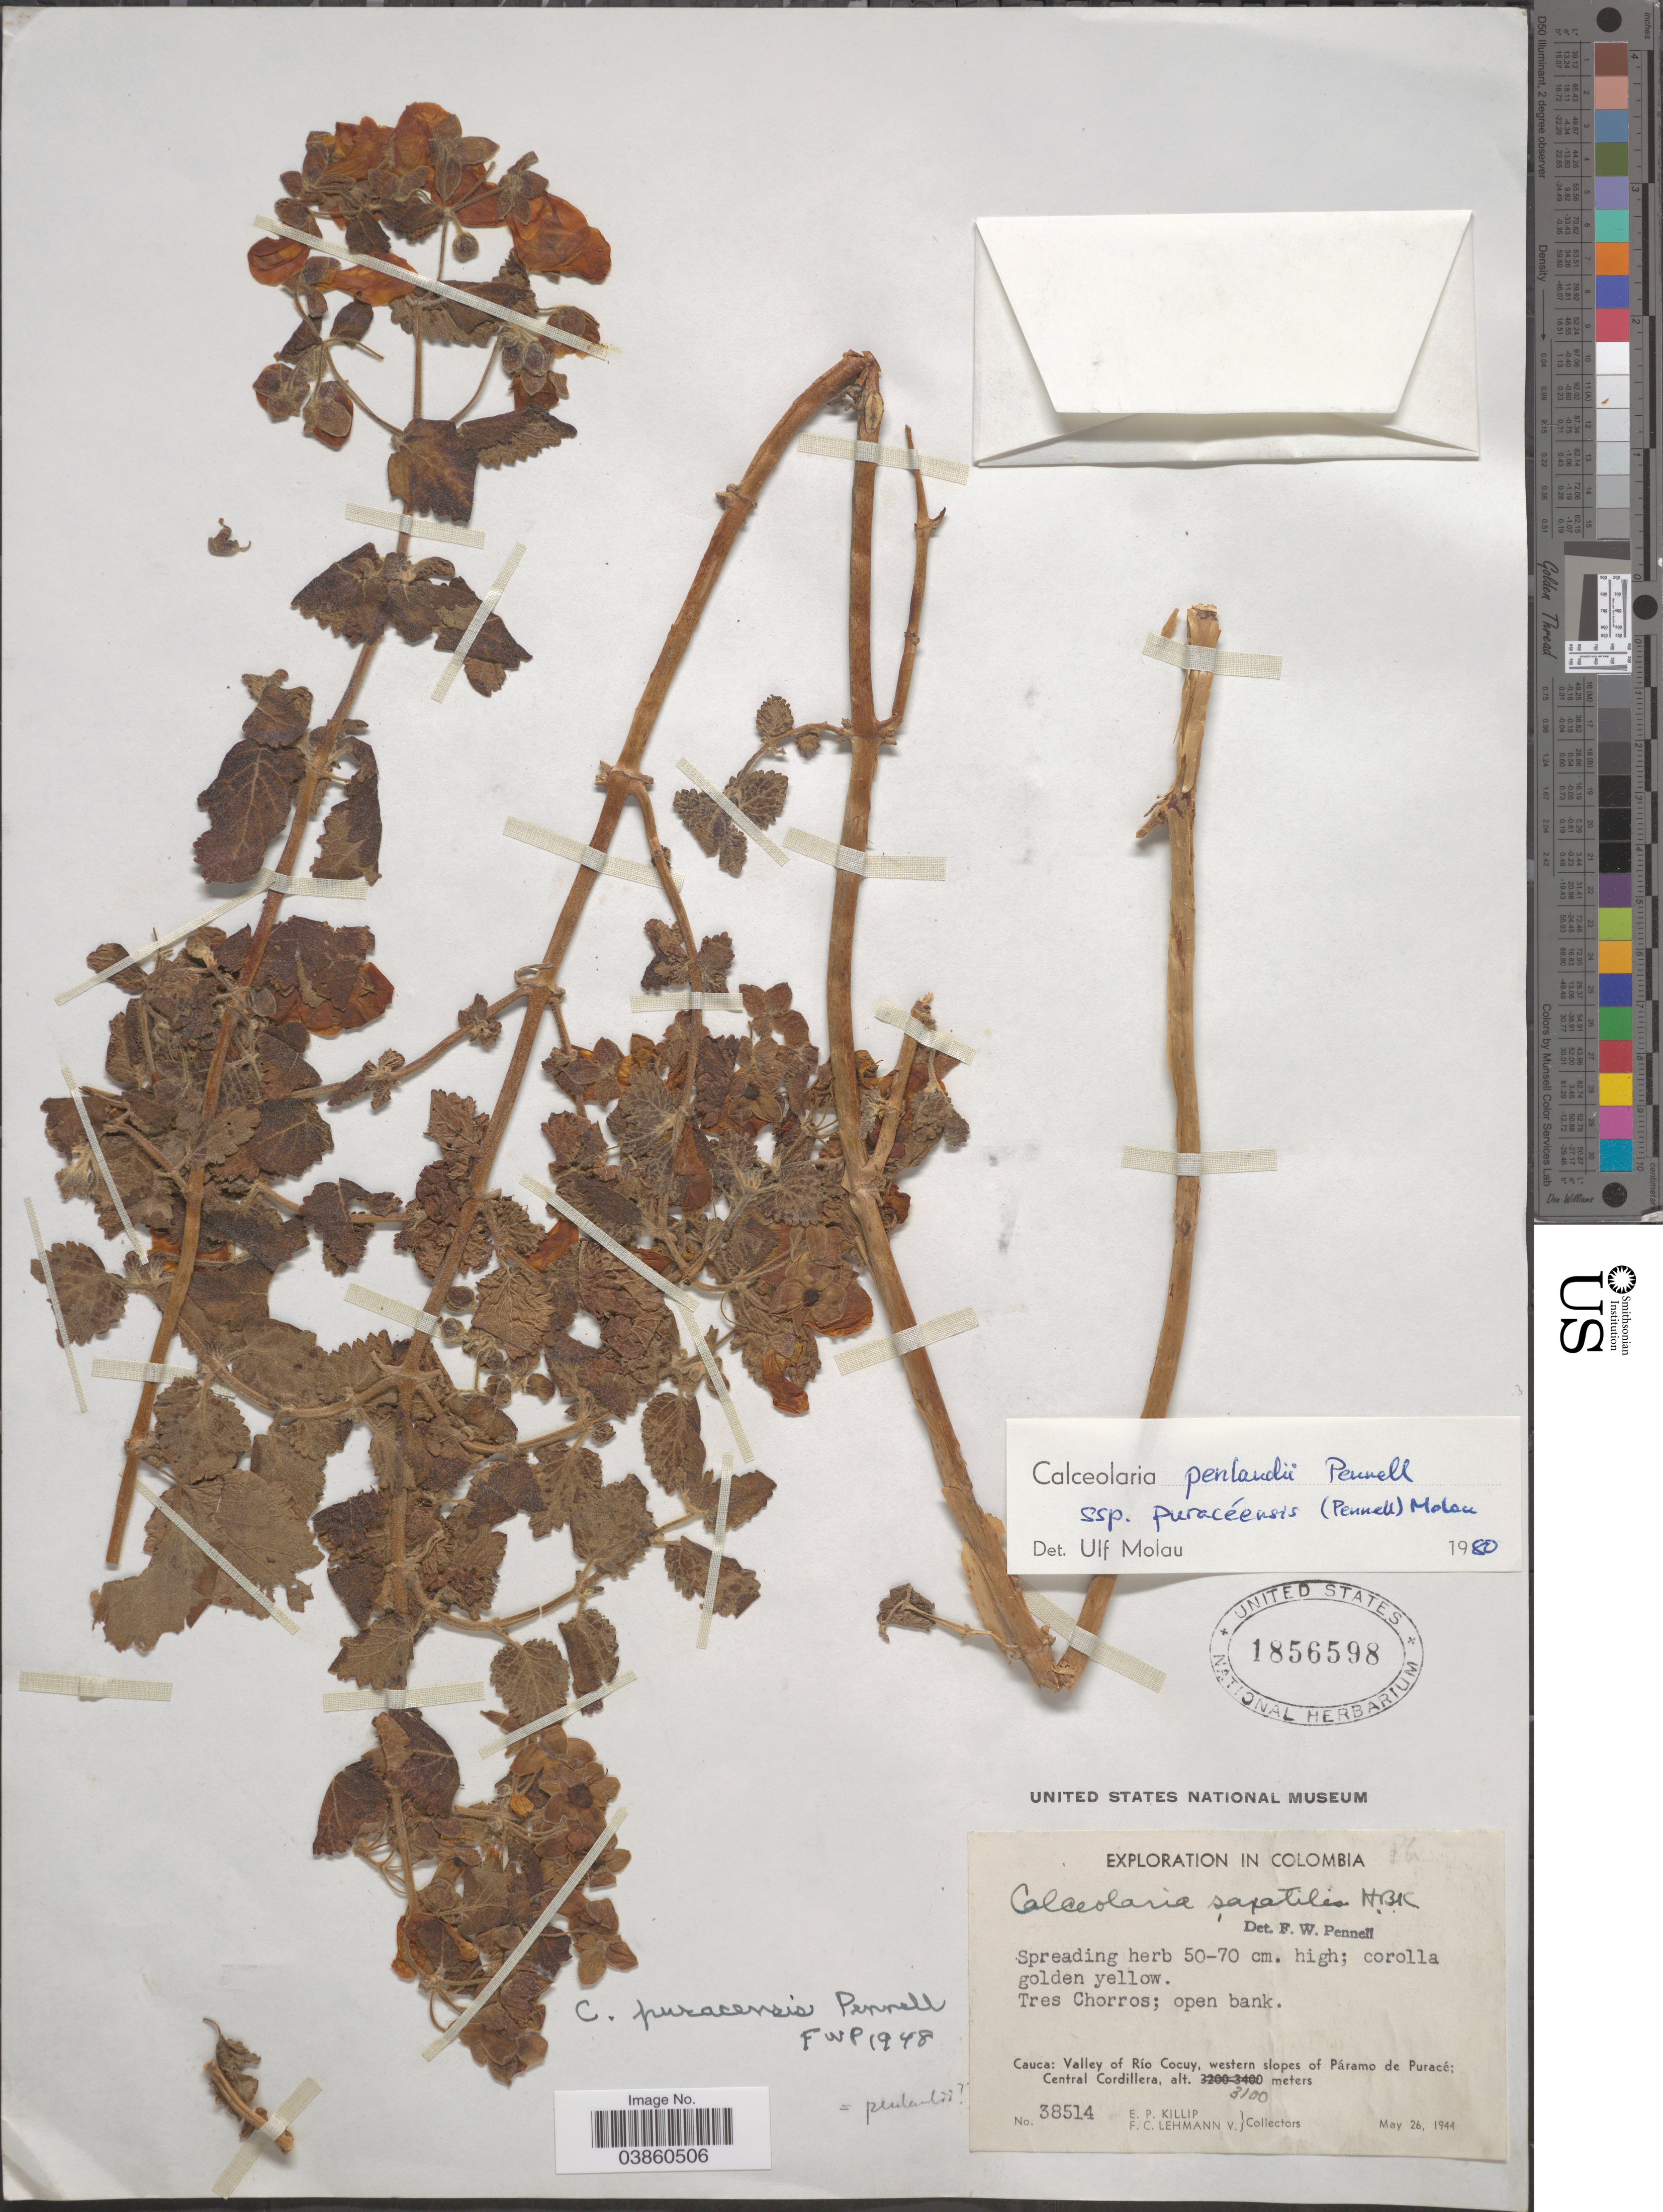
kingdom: Plantae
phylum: Tracheophyta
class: Magnoliopsida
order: Lamiales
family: Calceolariaceae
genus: Calceolaria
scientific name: Calceolaria penlandii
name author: Pennell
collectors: E. P. Killip & F. Lehmann v.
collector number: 38514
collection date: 1944-05-26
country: Colombia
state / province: Cauca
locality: Tres Chorros; Cauca: Valley of Río Cocuy, western slopes of Páramo de Puracé; Central Cordillera.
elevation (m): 3100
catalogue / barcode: US 1856598